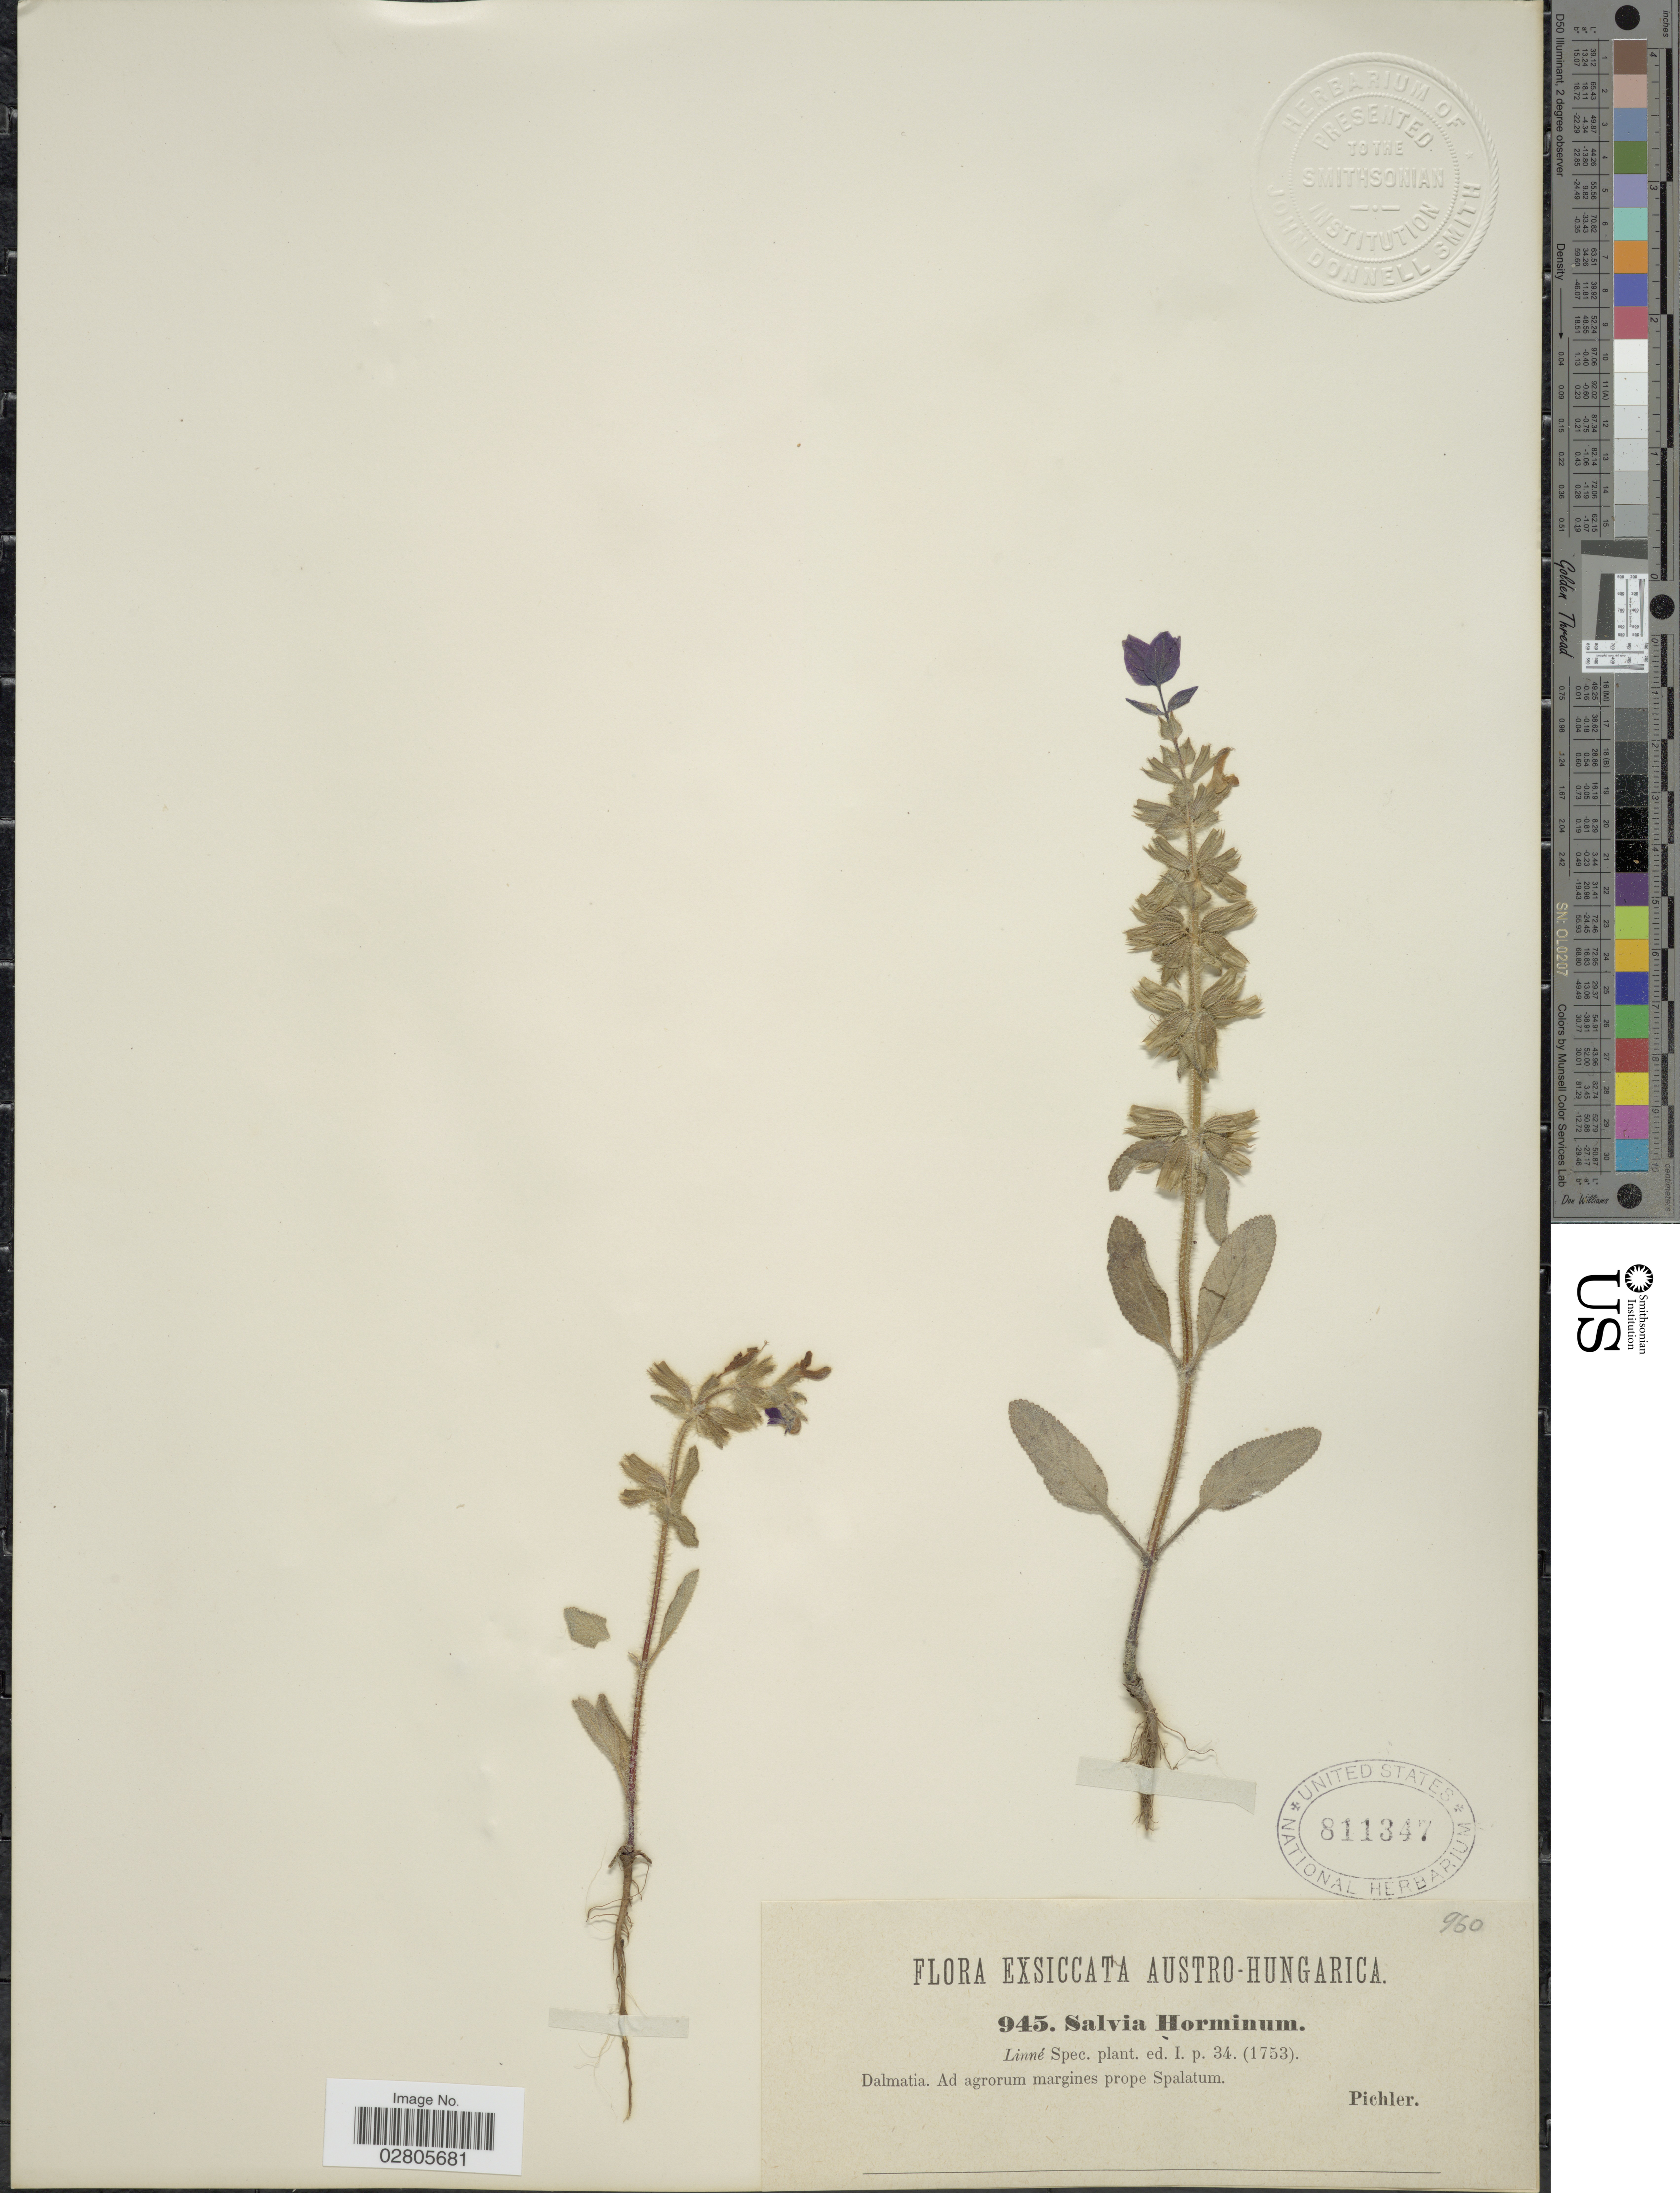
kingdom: Plantae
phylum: Tracheophyta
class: Magnoliopsida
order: Lamiales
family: Lamiaceae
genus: Salvia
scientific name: Salvia horminum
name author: L.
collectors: Pichler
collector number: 945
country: Croatia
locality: Austro-Hungarica. Dalmatia. Ad agorum margines prope Spalatum.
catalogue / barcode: US 811347